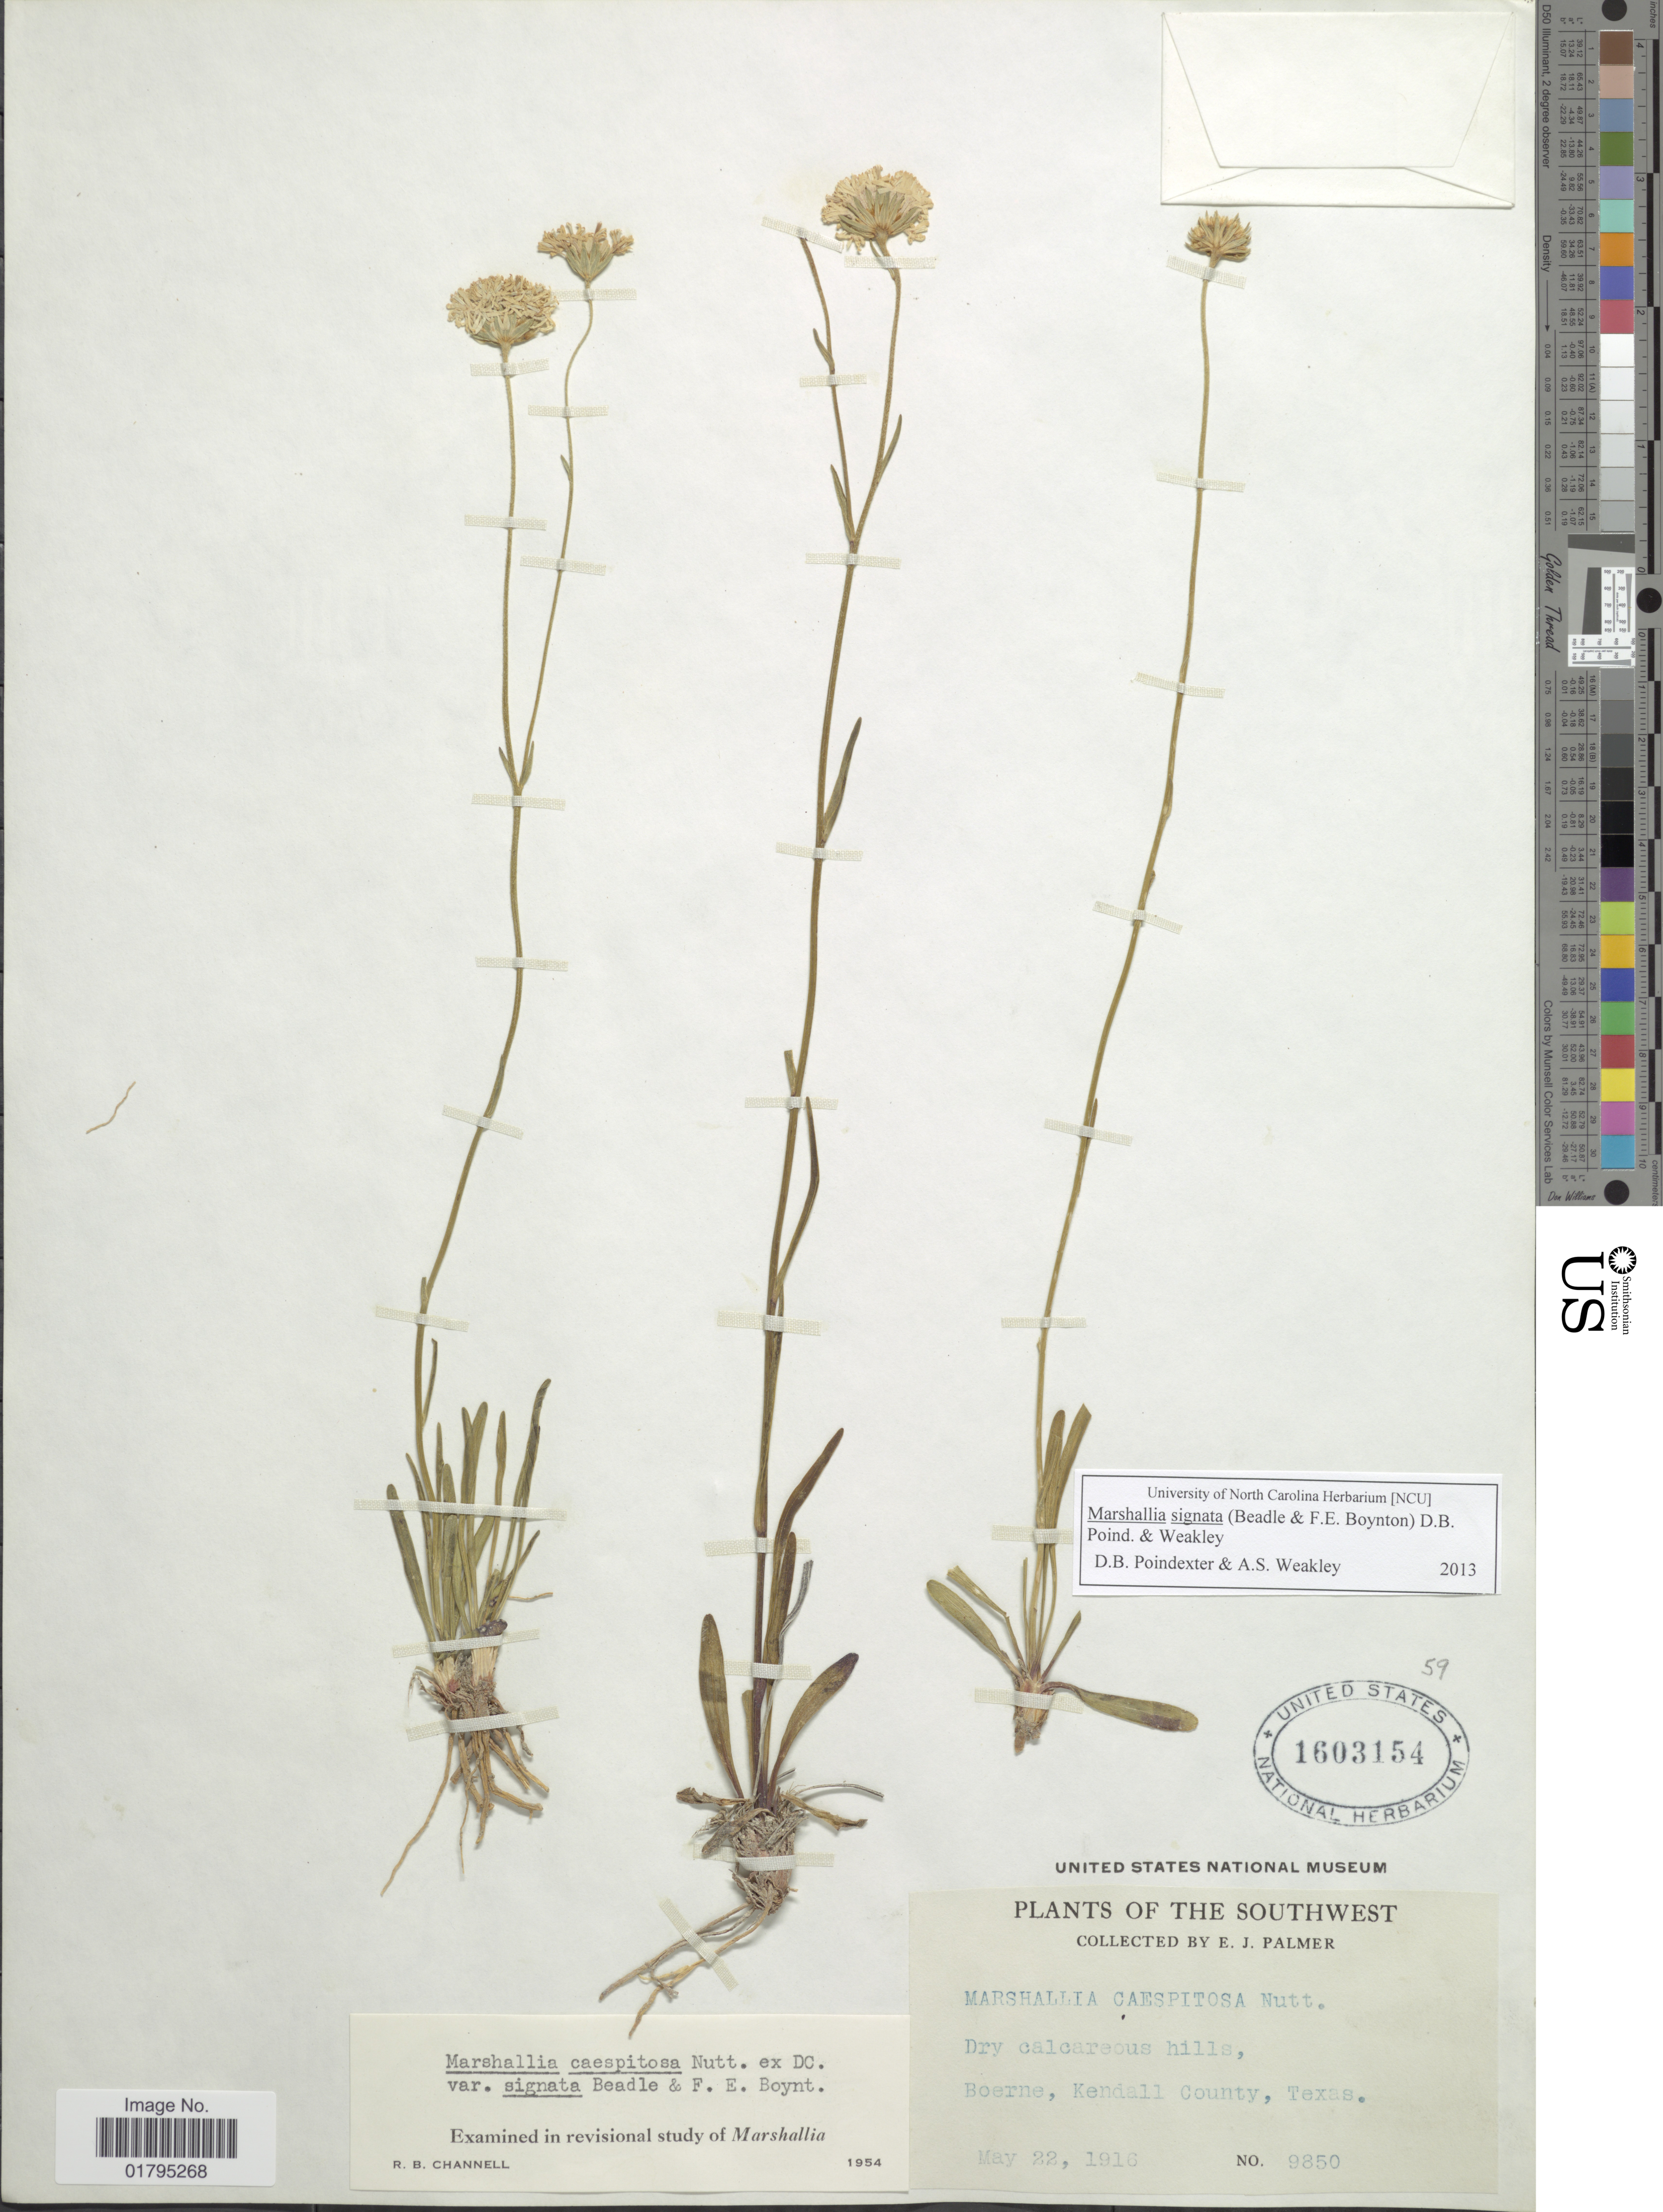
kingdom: Plantae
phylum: Tracheophyta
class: Magnoliopsida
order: Asterales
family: Asteraceae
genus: Marshallia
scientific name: Marshallia caespitosa var. signata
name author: Beadle & F.E. Boynton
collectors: E. J. Palmer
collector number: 9850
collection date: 1916-05-22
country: United States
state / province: Texas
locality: Boerne, Kendall County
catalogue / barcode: US 1603154